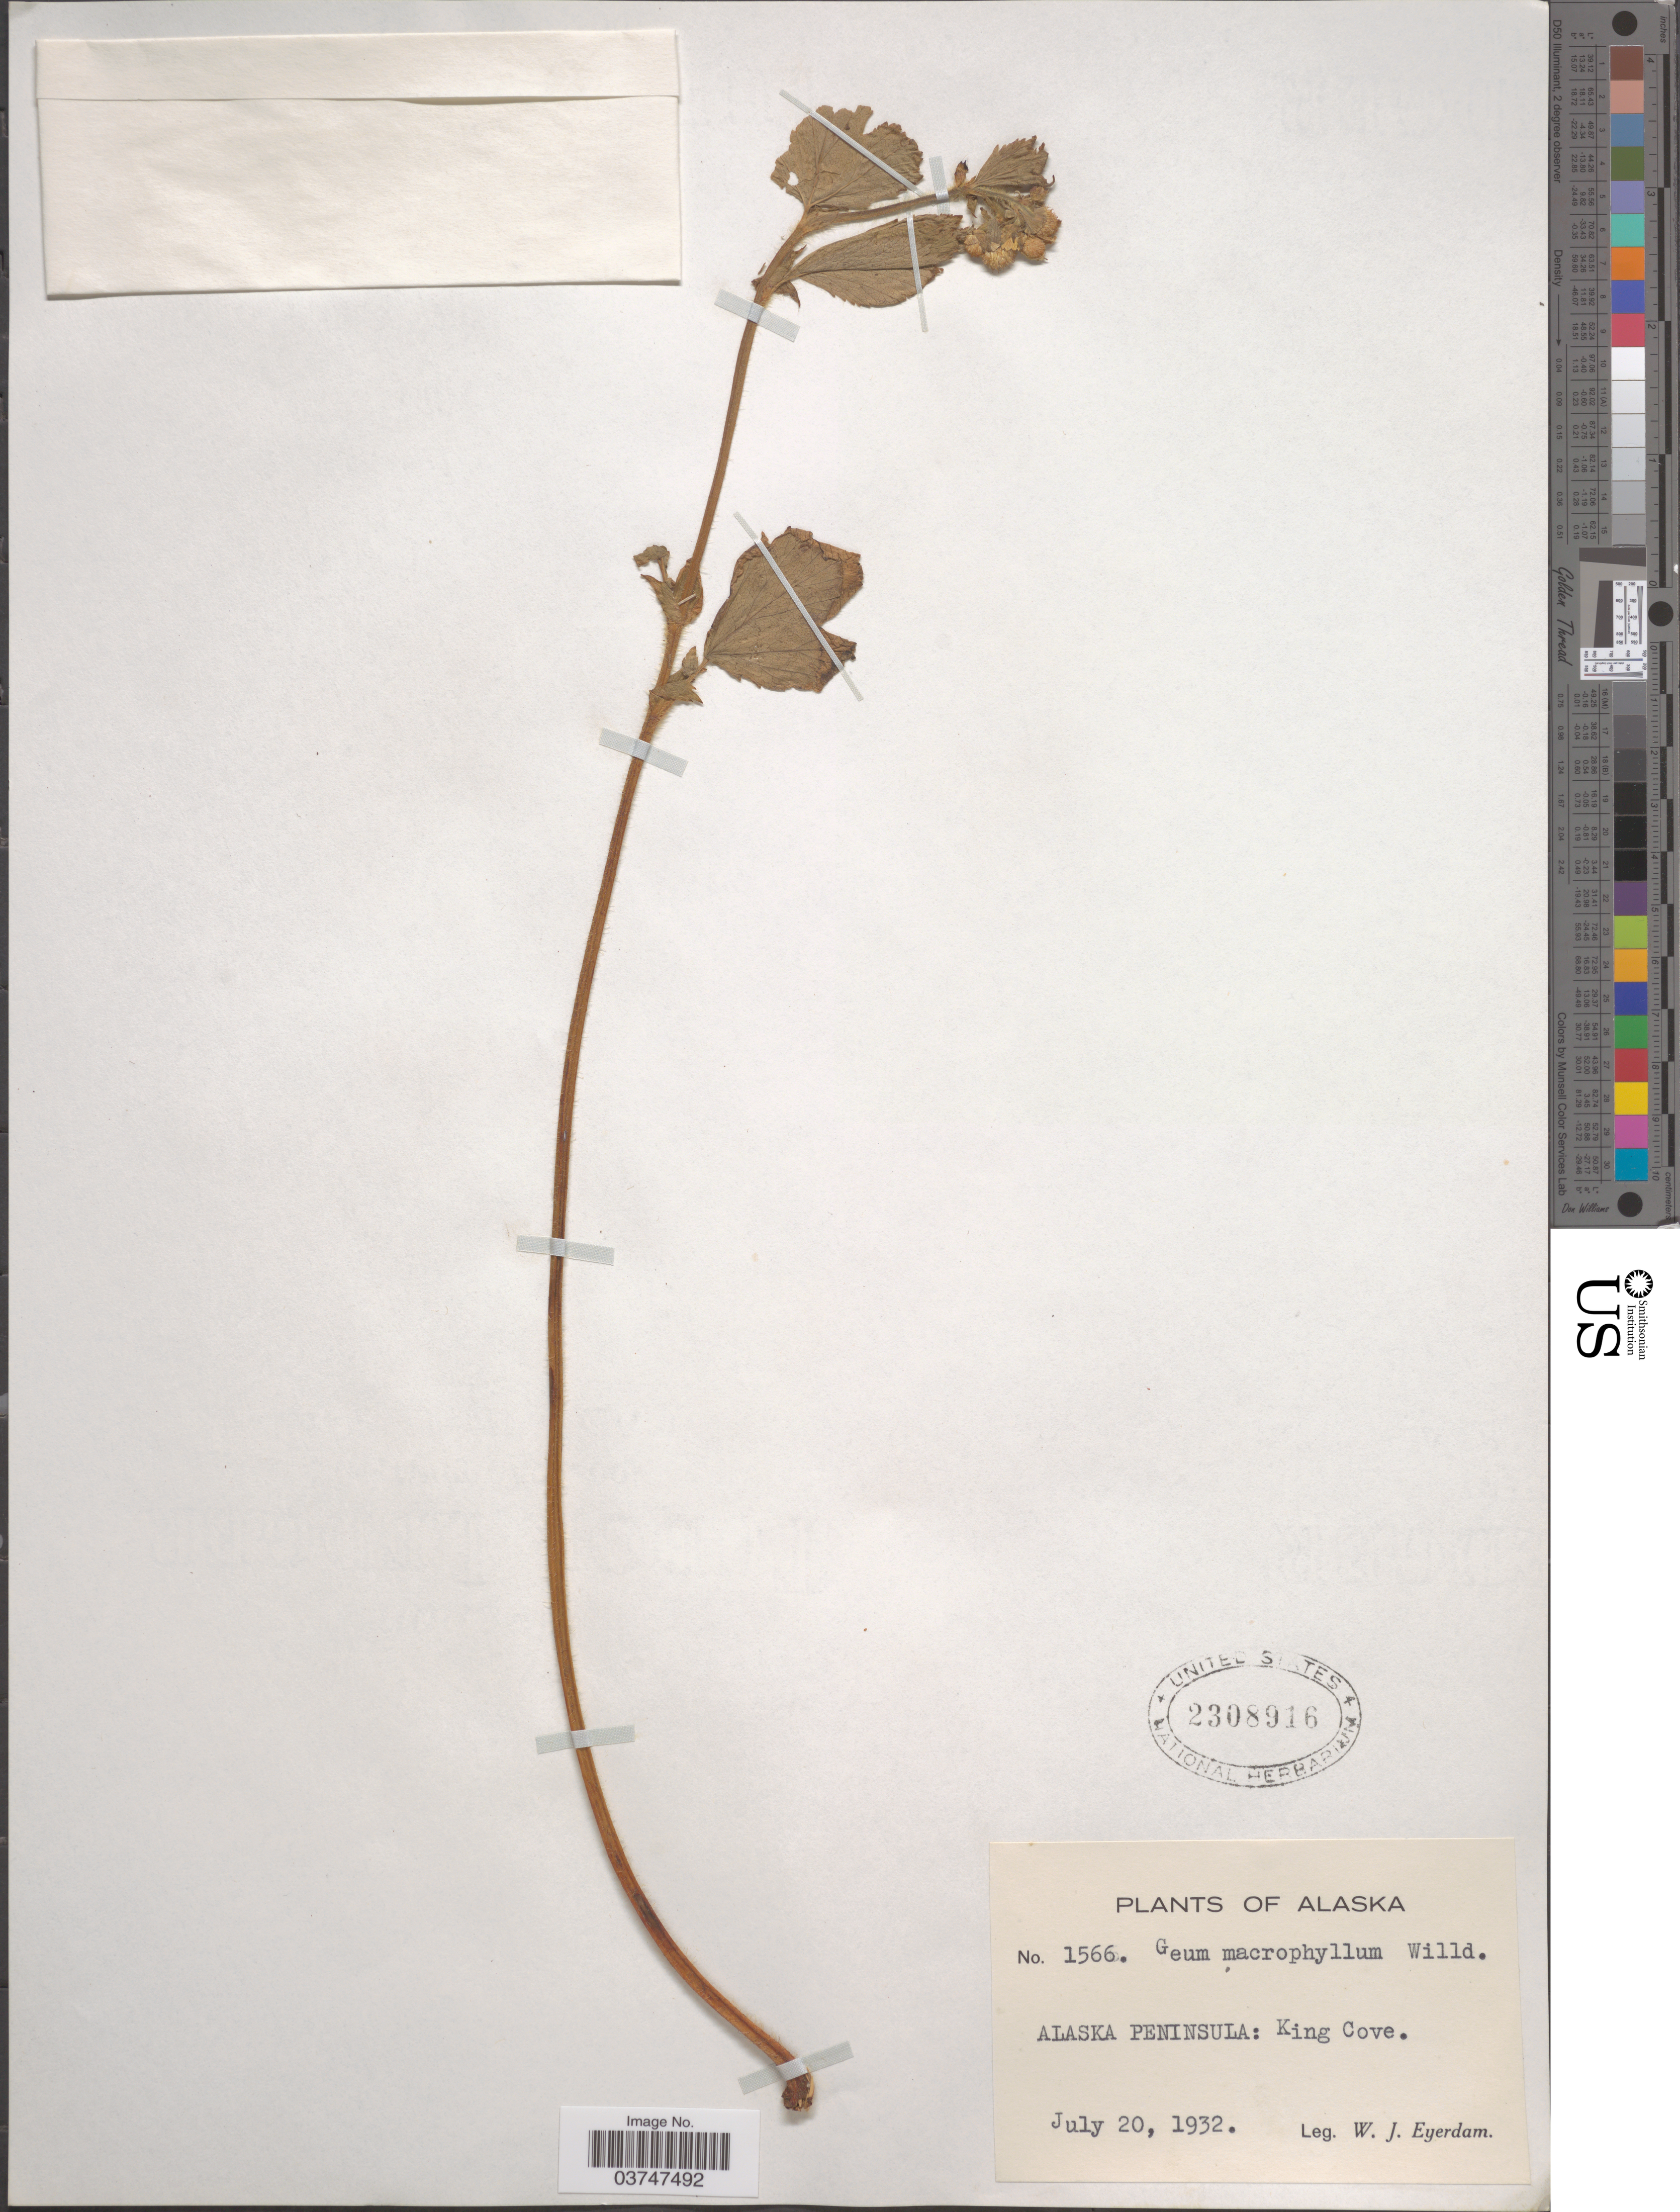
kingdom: Plantae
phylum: Tracheophyta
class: Magnoliopsida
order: Rosales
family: Rosaceae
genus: Geum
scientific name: Geum macrophyllum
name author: Willd.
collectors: W. J. Eyerdam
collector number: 1566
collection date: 1932-07-20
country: United States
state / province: Alaska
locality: Alaska Peninsula: King Cove.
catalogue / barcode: US 2308916